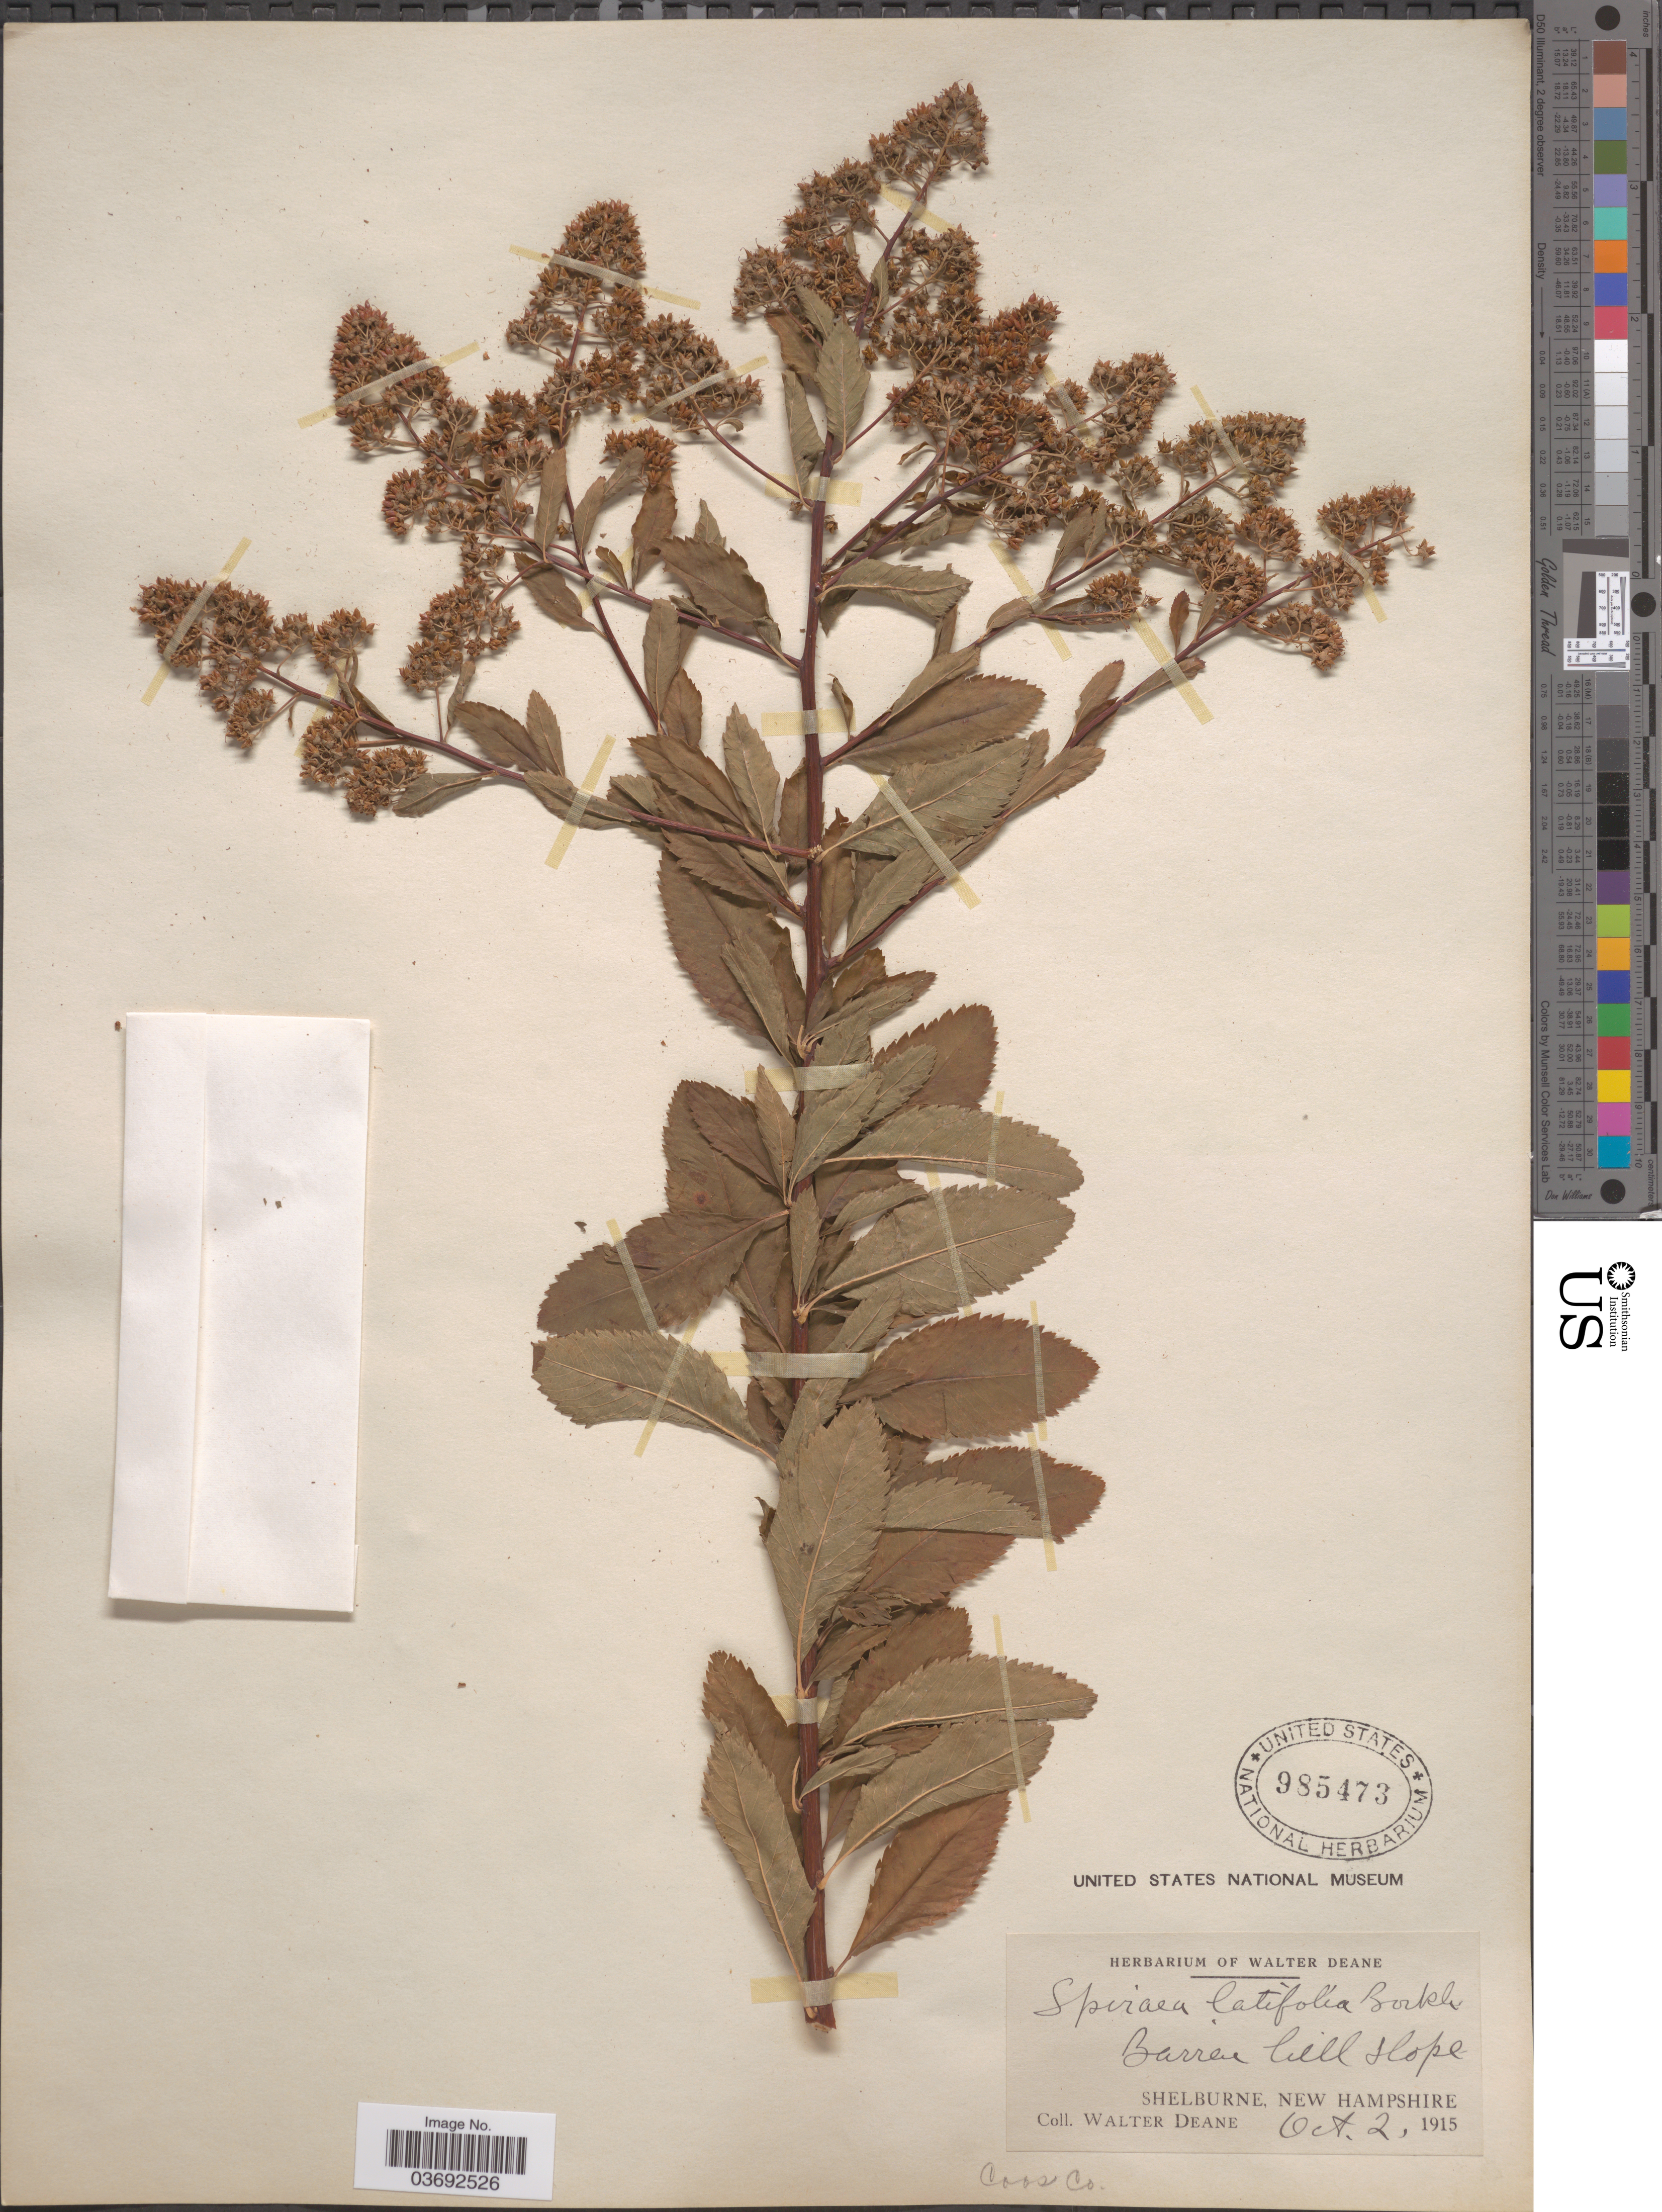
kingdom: Plantae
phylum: Tracheophyta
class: Magnoliopsida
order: Rosales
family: Rosaceae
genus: Spiraea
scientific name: Spiraea latifolia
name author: Borkh.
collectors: W. Deane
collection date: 1915-10-02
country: United States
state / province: New Hampshire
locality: Shelburne, Coos Co.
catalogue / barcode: US 985473